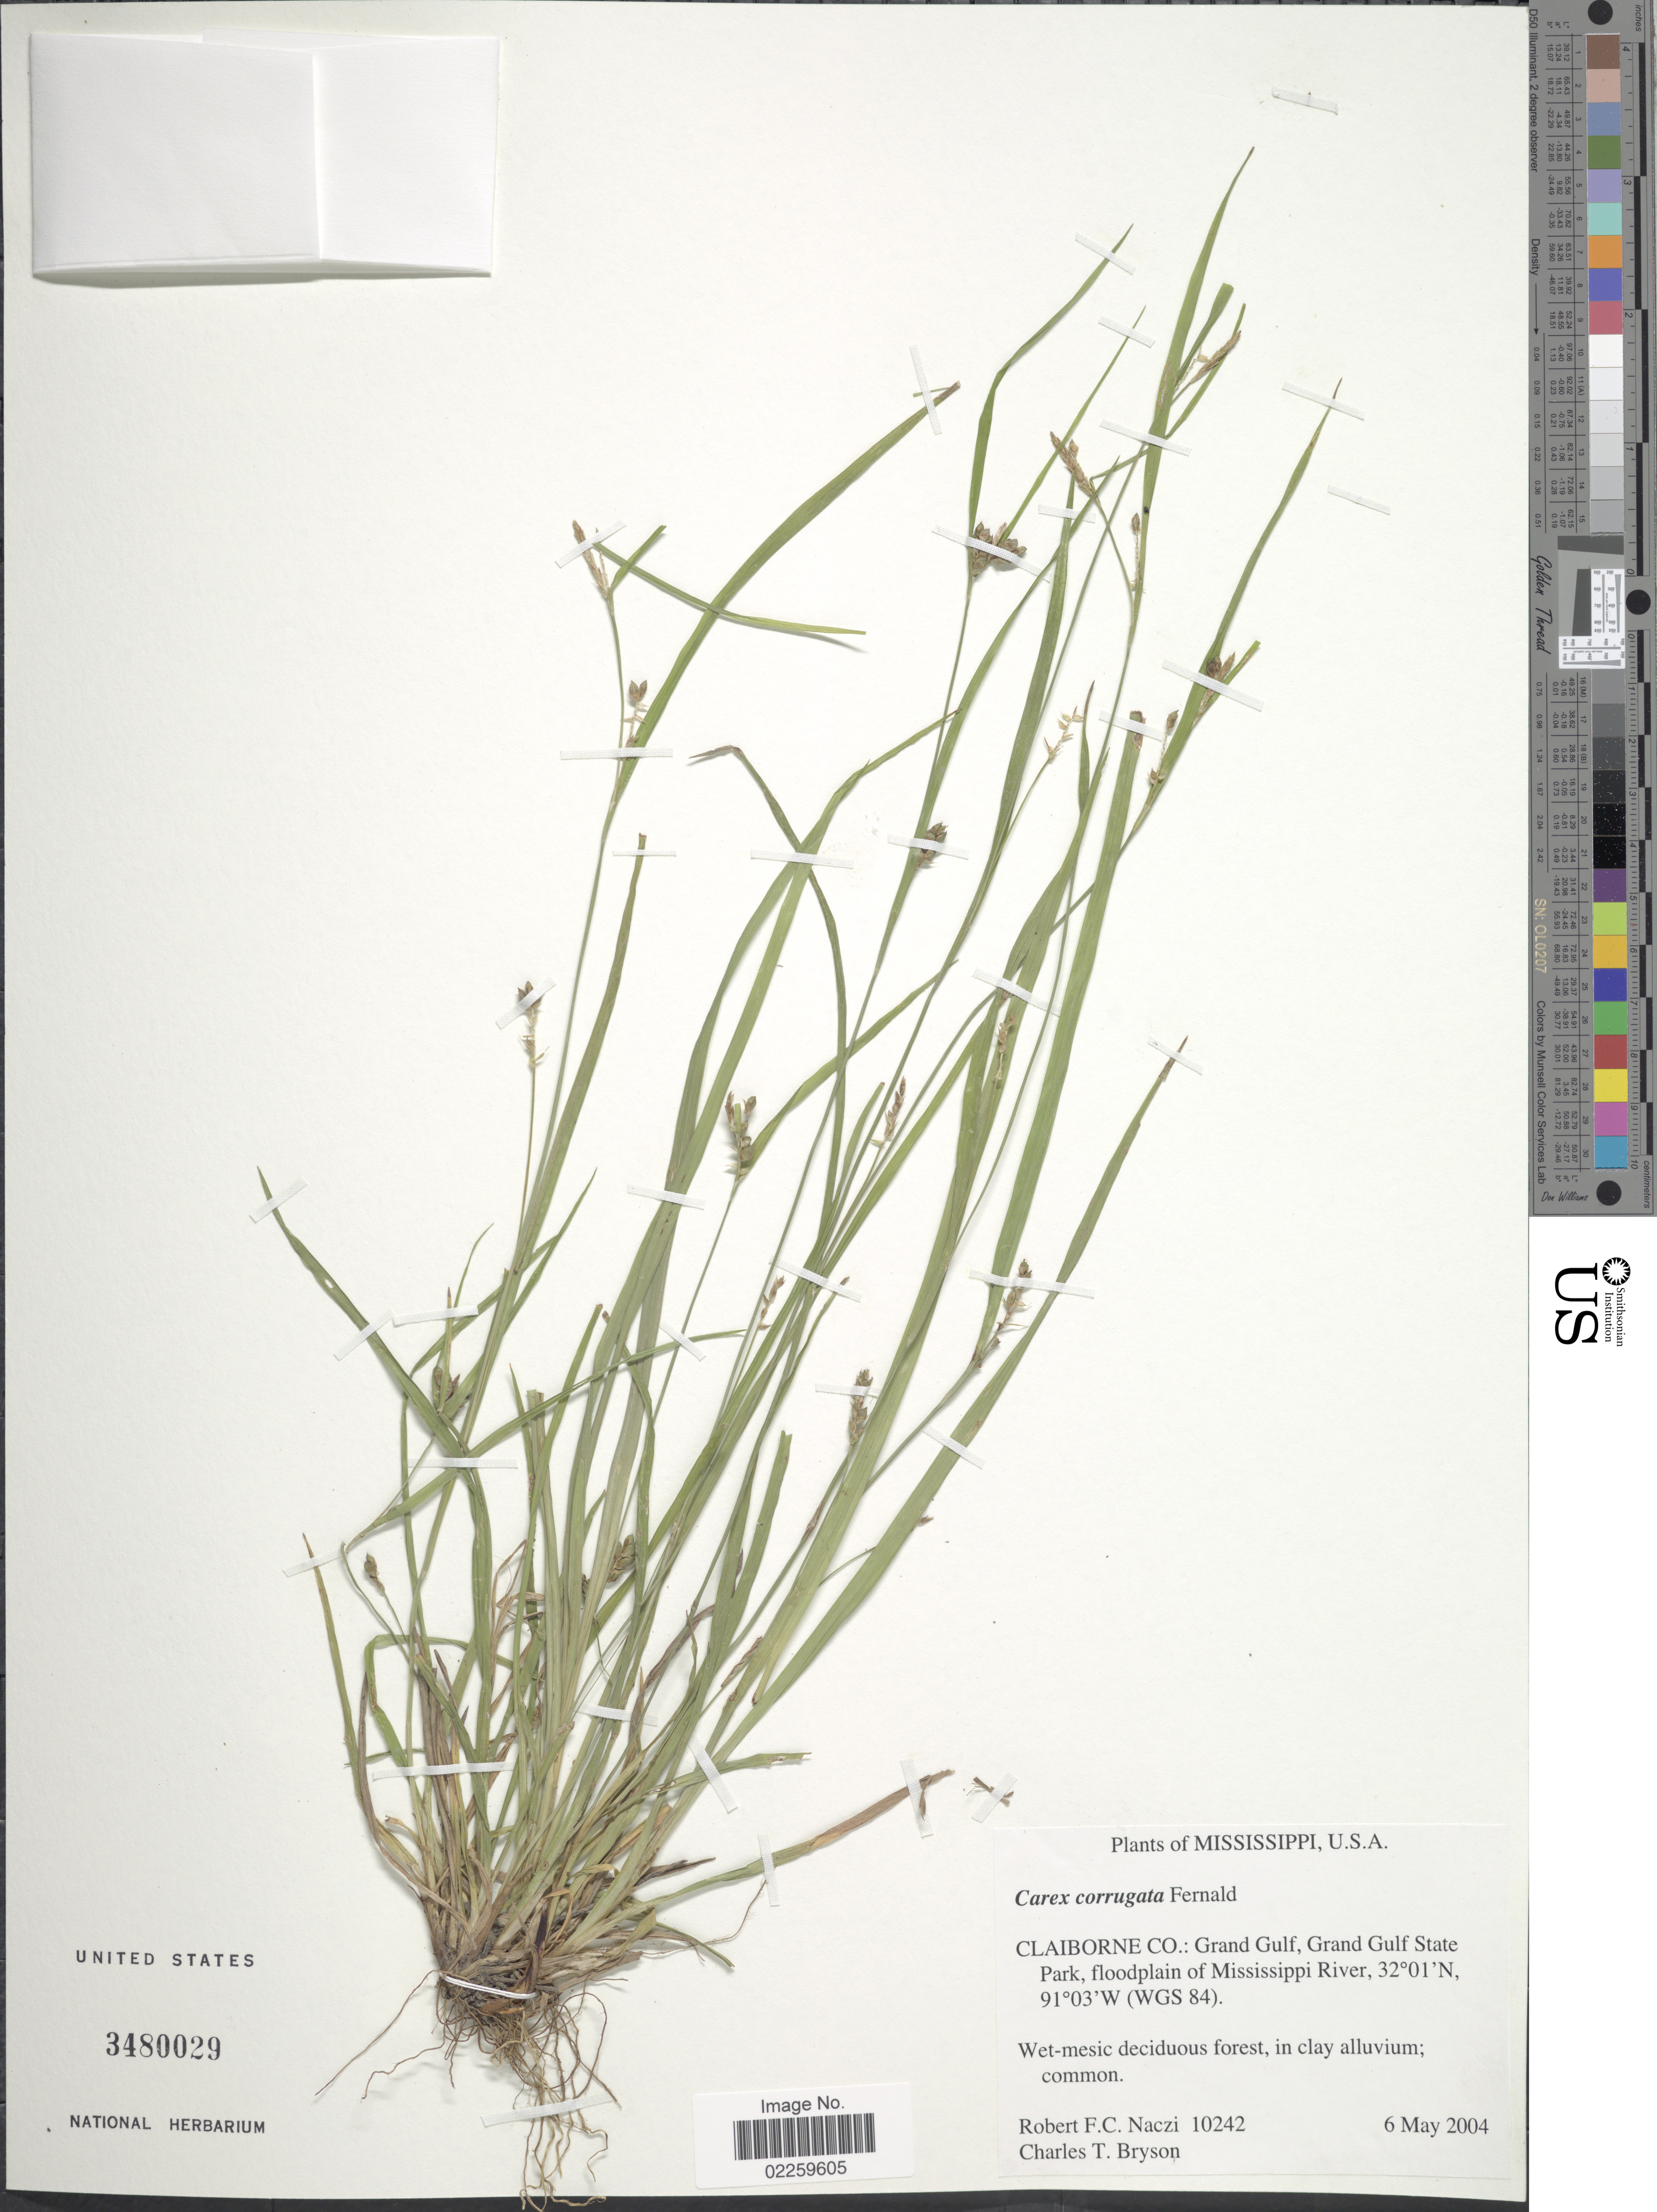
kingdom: Plantae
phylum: Tracheophyta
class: Liliopsida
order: Poales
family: Cyperaceae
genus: Carex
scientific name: Carex corrugata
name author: Fernald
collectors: R. F. C. Naczi & C. Bryson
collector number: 10242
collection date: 2004-05-06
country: United States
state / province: Mississippi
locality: Claiborne Co.: Grand Gulf, Grand Gulf State Park, floodplain of Mississippi River. (WGS 84).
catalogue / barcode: US 3480029